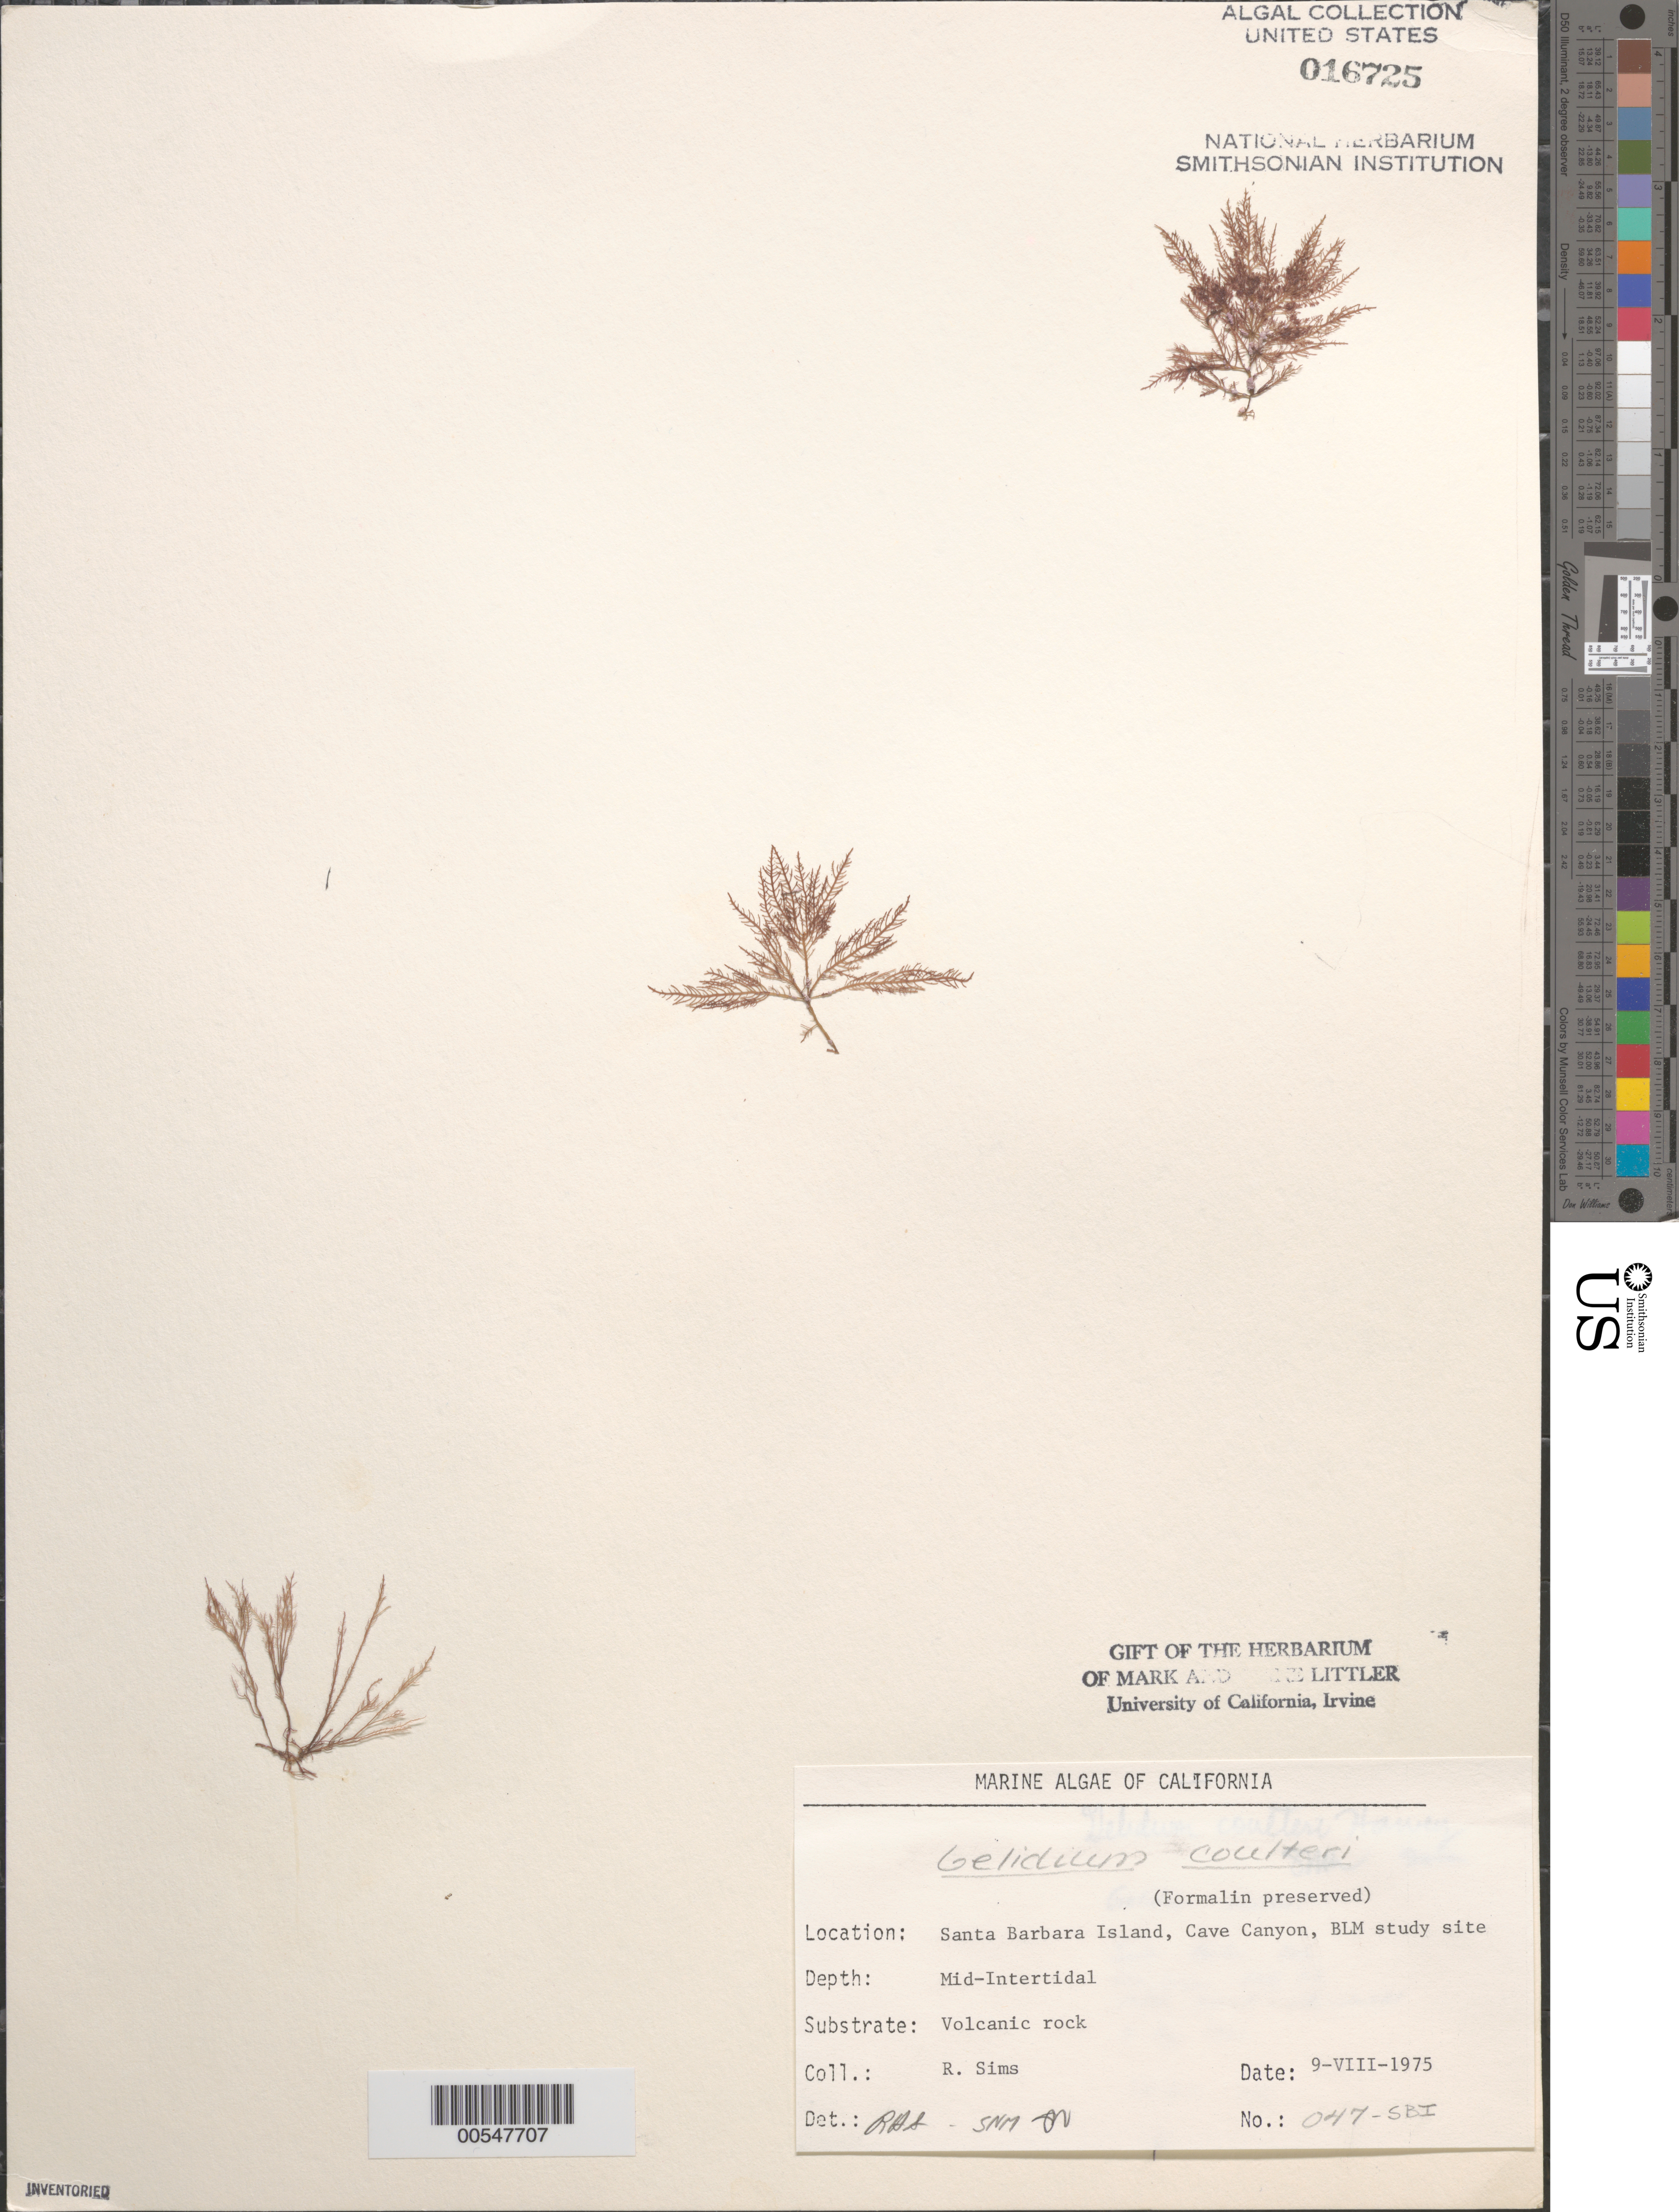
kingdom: Plantae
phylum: Rhodophyta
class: Florideophyceae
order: Gelidiales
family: Gelidiaceae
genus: Gelidium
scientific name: Gelidium coulteri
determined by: Sims, Robert H.; Murray, S. N.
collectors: R. H. Sims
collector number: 047-sbi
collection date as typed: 09 Aug 1975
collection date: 1975-08-09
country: United States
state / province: California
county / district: Santa Barbara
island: Santa Barbara Island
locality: Cave Canyon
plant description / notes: BLM-SOCALBIGHT Rocky Intertidal Survey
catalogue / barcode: US 16725